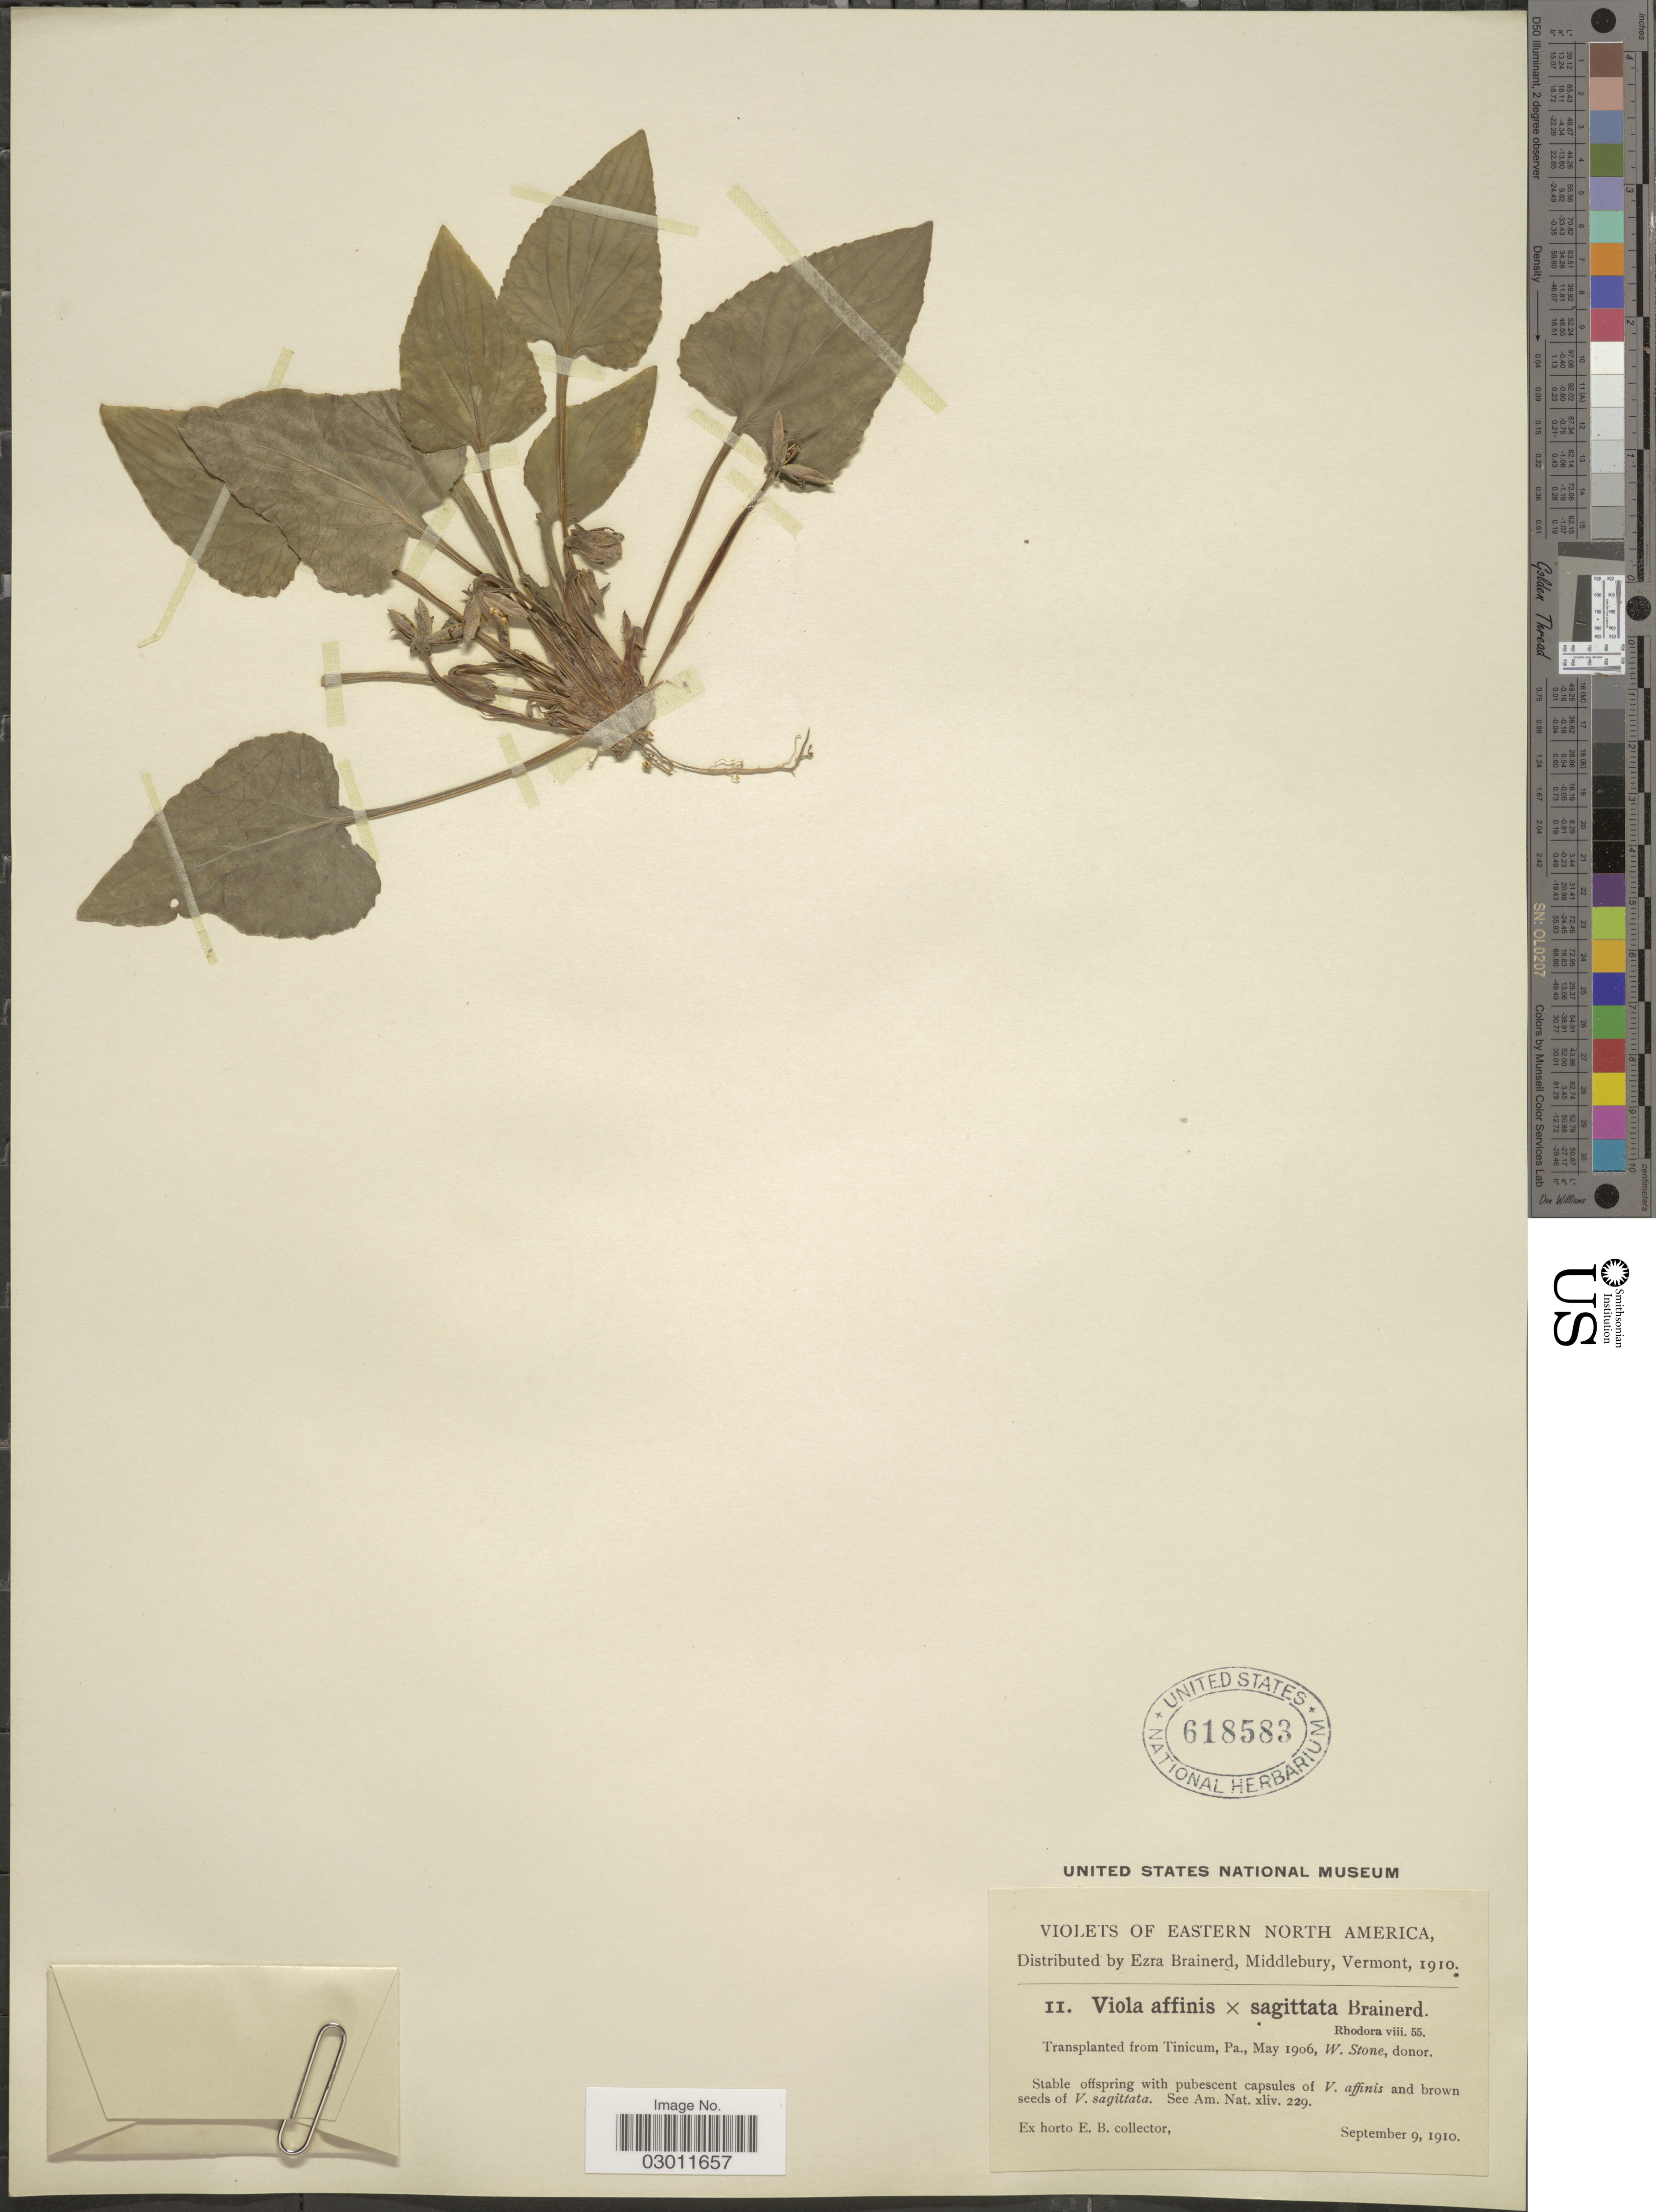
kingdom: Plantae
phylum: Tracheophyta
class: Magnoliopsida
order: Malpighiales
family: Violaceae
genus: Viola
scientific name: Viola affinis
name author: LeConte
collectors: ex herb. Ezra Brainerd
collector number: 11*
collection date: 1910-09-09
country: United States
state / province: Pennsylvania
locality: Eastern North America. Transplanted from Tinicum, Pa.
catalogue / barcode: US 618583